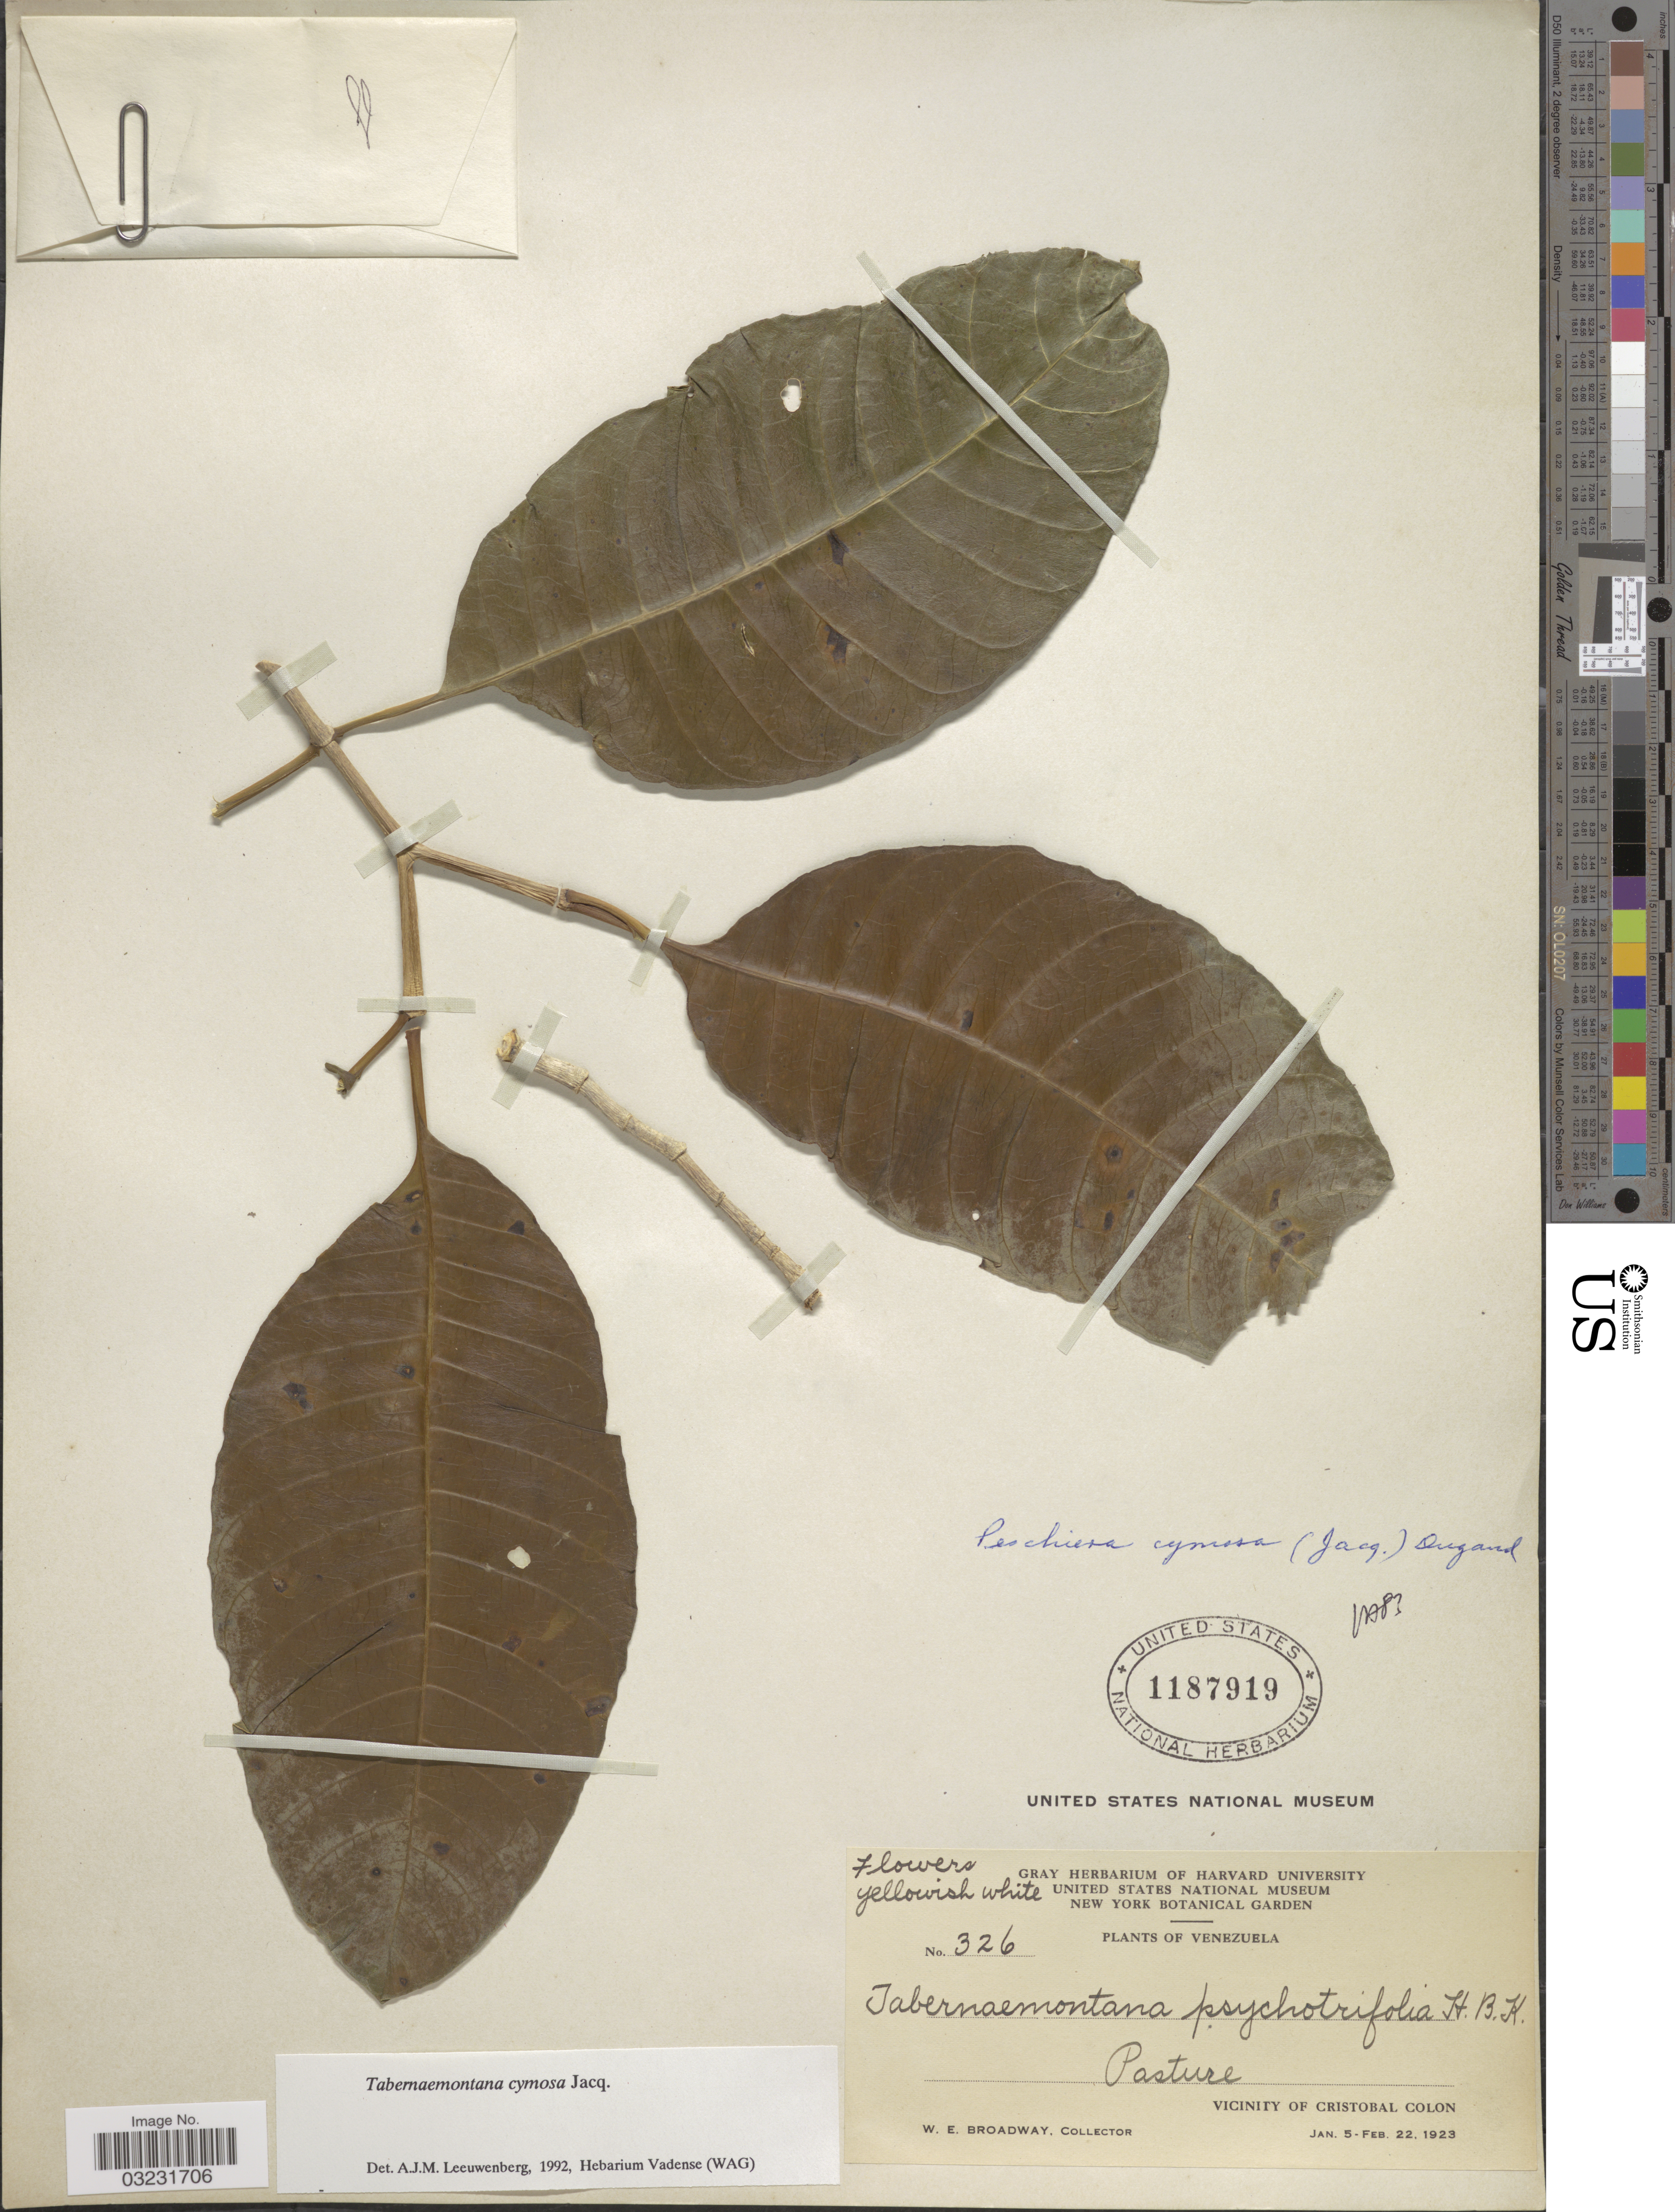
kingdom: Plantae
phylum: Tracheophyta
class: Magnoliopsida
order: Gentianales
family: Apocynaceae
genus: Tabernaemontana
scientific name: Tabernaemontana cymosa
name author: Jacq.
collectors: W. E. Broadway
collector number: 326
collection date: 1923-01-05/1923-02-22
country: Venezuela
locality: Vicinity of Cristobal Colon.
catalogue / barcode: US 1187919